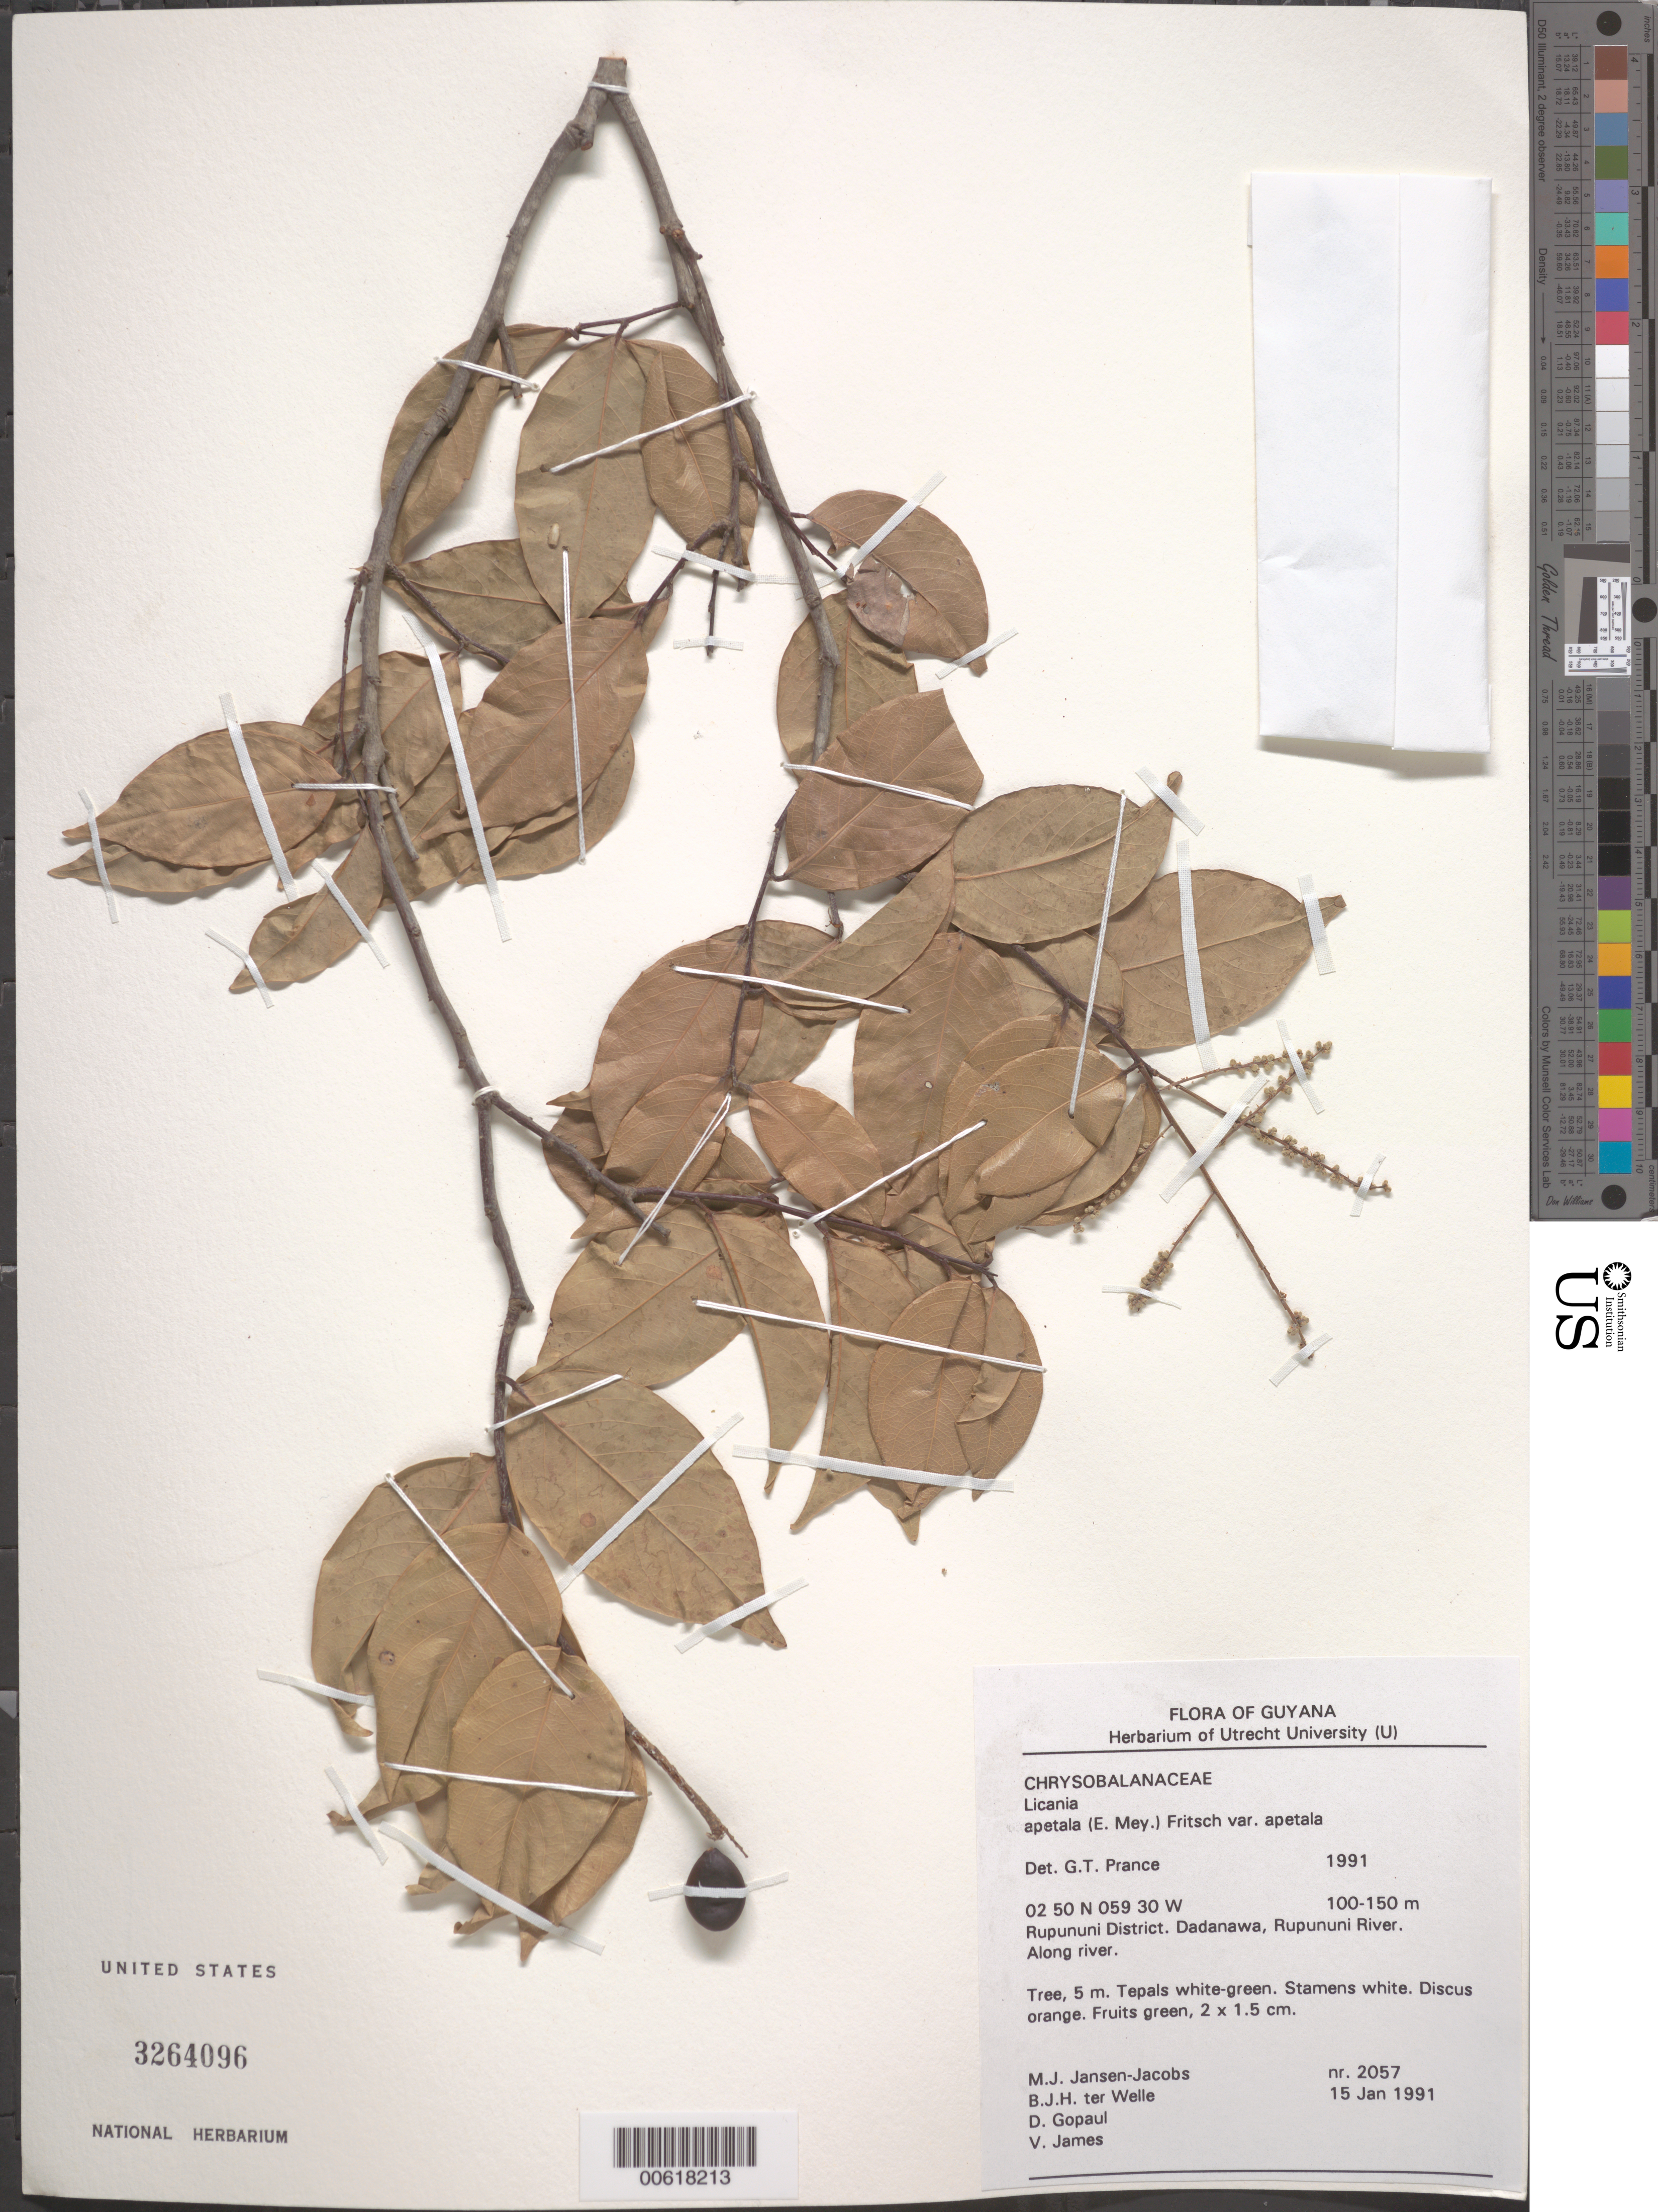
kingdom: Plantae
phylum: Tracheophyta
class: Magnoliopsida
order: Malpighiales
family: Chrysobalanaceae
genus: Leptobalanus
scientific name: Leptobalanus apetalus var. apetalus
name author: (E. Mey.) Sothers & Prance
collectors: M. J. Jansen-Jacobs, B. Welle, D. Gopaul & V. James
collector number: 2057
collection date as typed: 15-Jan-91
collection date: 1991-01-15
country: Guyana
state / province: U. Takutu-U. Essequibo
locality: Dadanawa, Rupununi River, Rupununi District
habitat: Along river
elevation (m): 100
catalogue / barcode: US 3264096